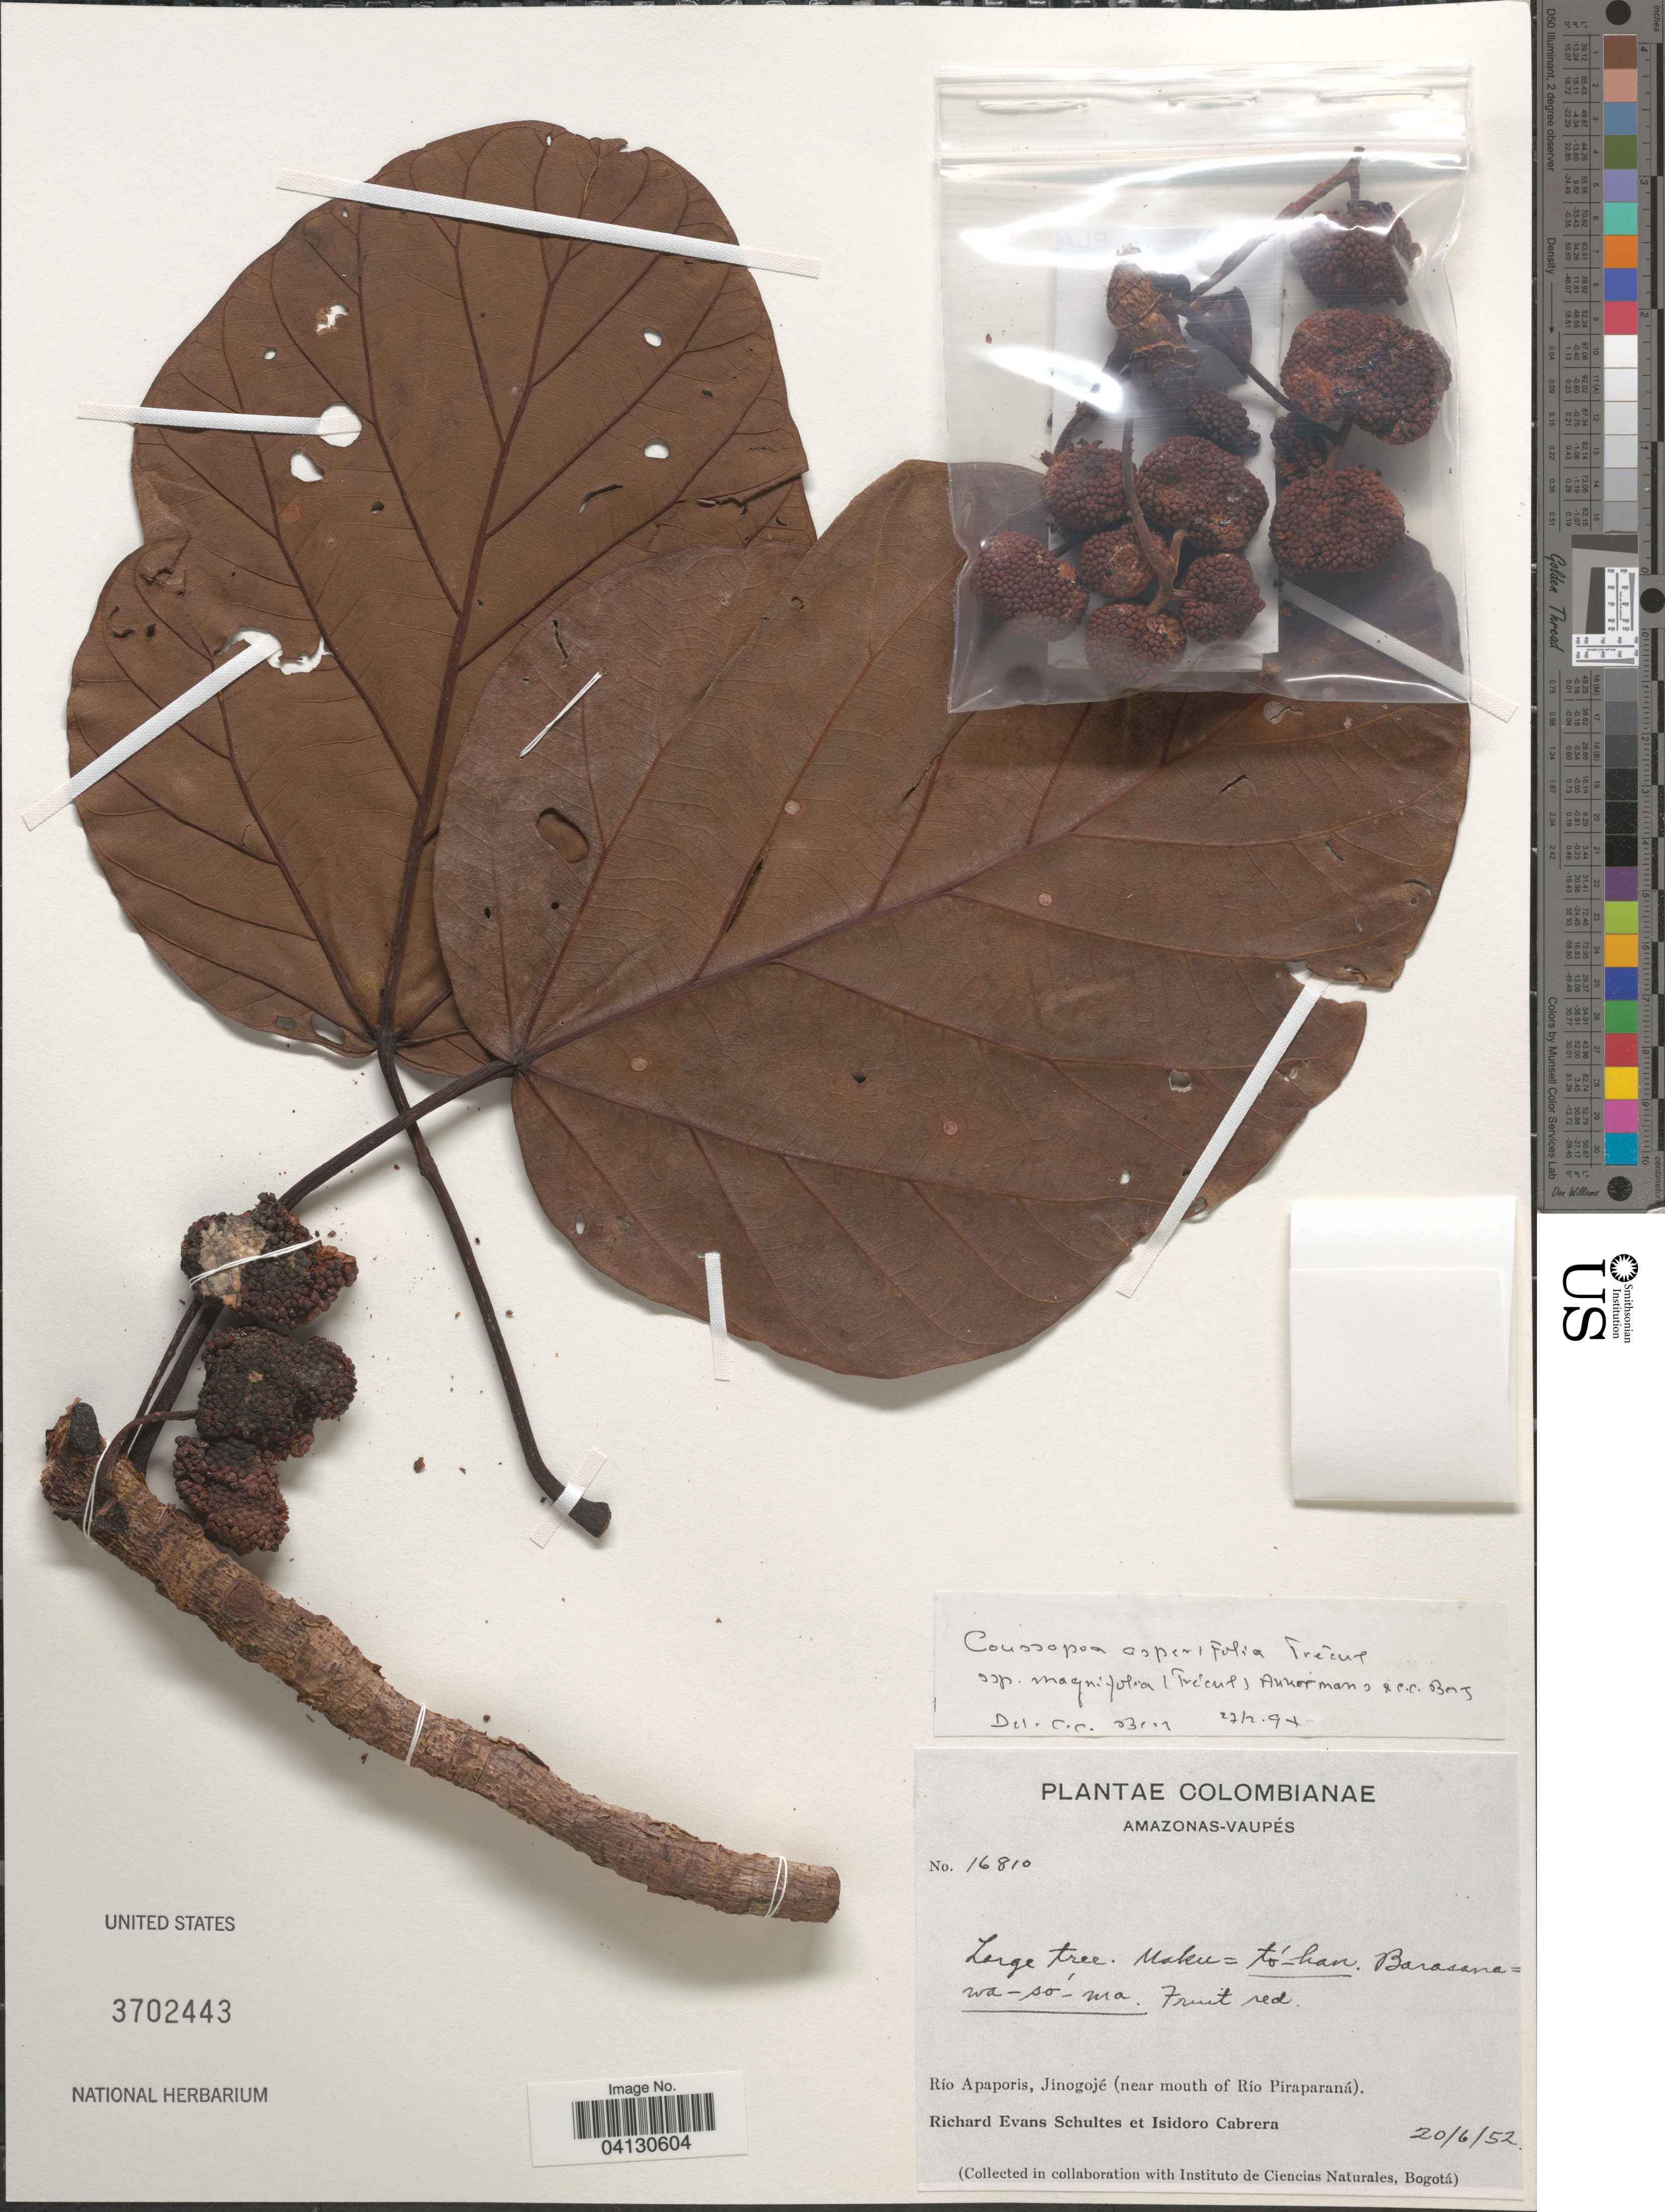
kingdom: Plantae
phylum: Tracheophyta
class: Magnoliopsida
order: Rosales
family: Urticaceae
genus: Coussapoa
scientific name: Coussapoa asperifolia subsp. magnifolia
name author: (Trécul) Akkermans & C.C. Berg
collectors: R. E. Schultes & I. Cabrera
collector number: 16810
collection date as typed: Transcribed d/m/y: 20/6/52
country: Colombia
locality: Amazonas-Vaupés. Río Apaporis, Jinogojé (near mouth of Río Piraparaná).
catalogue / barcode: US 3702443